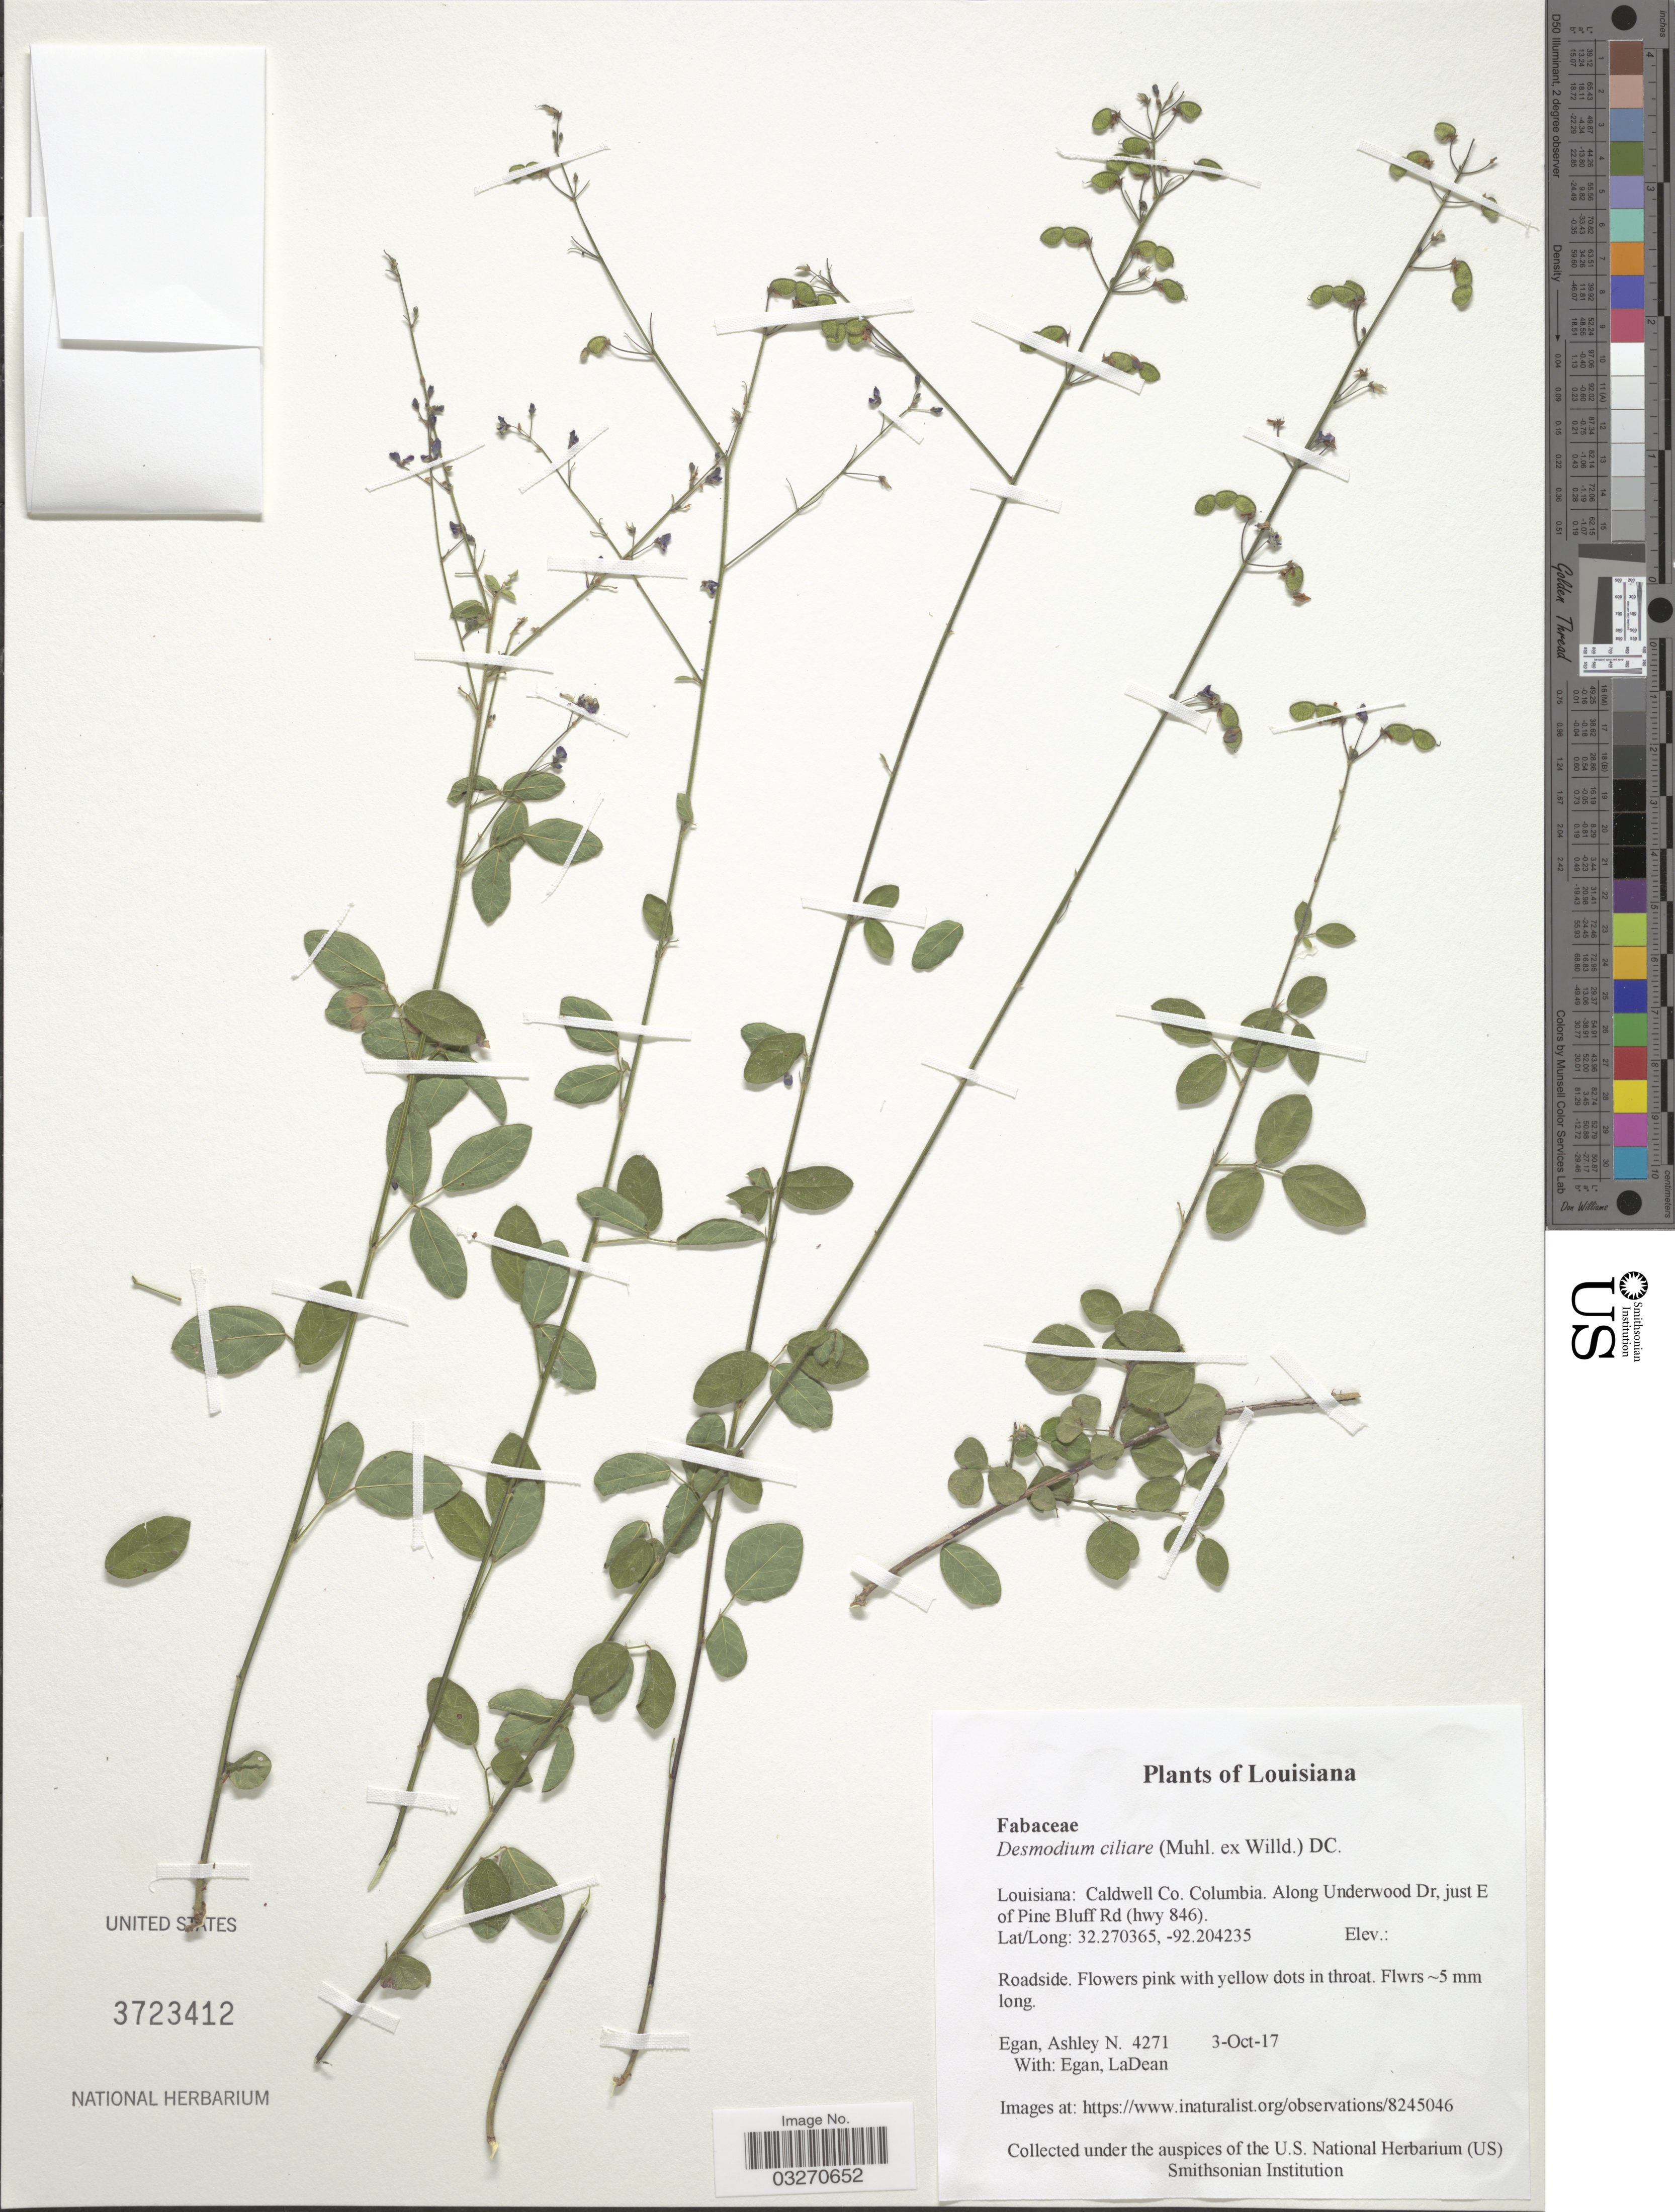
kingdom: Plantae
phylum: Tracheophyta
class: Magnoliopsida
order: Fabales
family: Fabaceae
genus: Desmodium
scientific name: Desmodium ciliare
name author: (Muhl. ex Willd.) DC.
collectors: A. N. Egan & E. Ladean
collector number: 4271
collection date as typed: Transcribed d/m/y: 3/10/17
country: United States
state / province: Louisiana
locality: Caldwell Co. Columbia. Along Underwood Dr, just E of Pine Bluff Rd (hwy 846).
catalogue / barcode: US 3723412